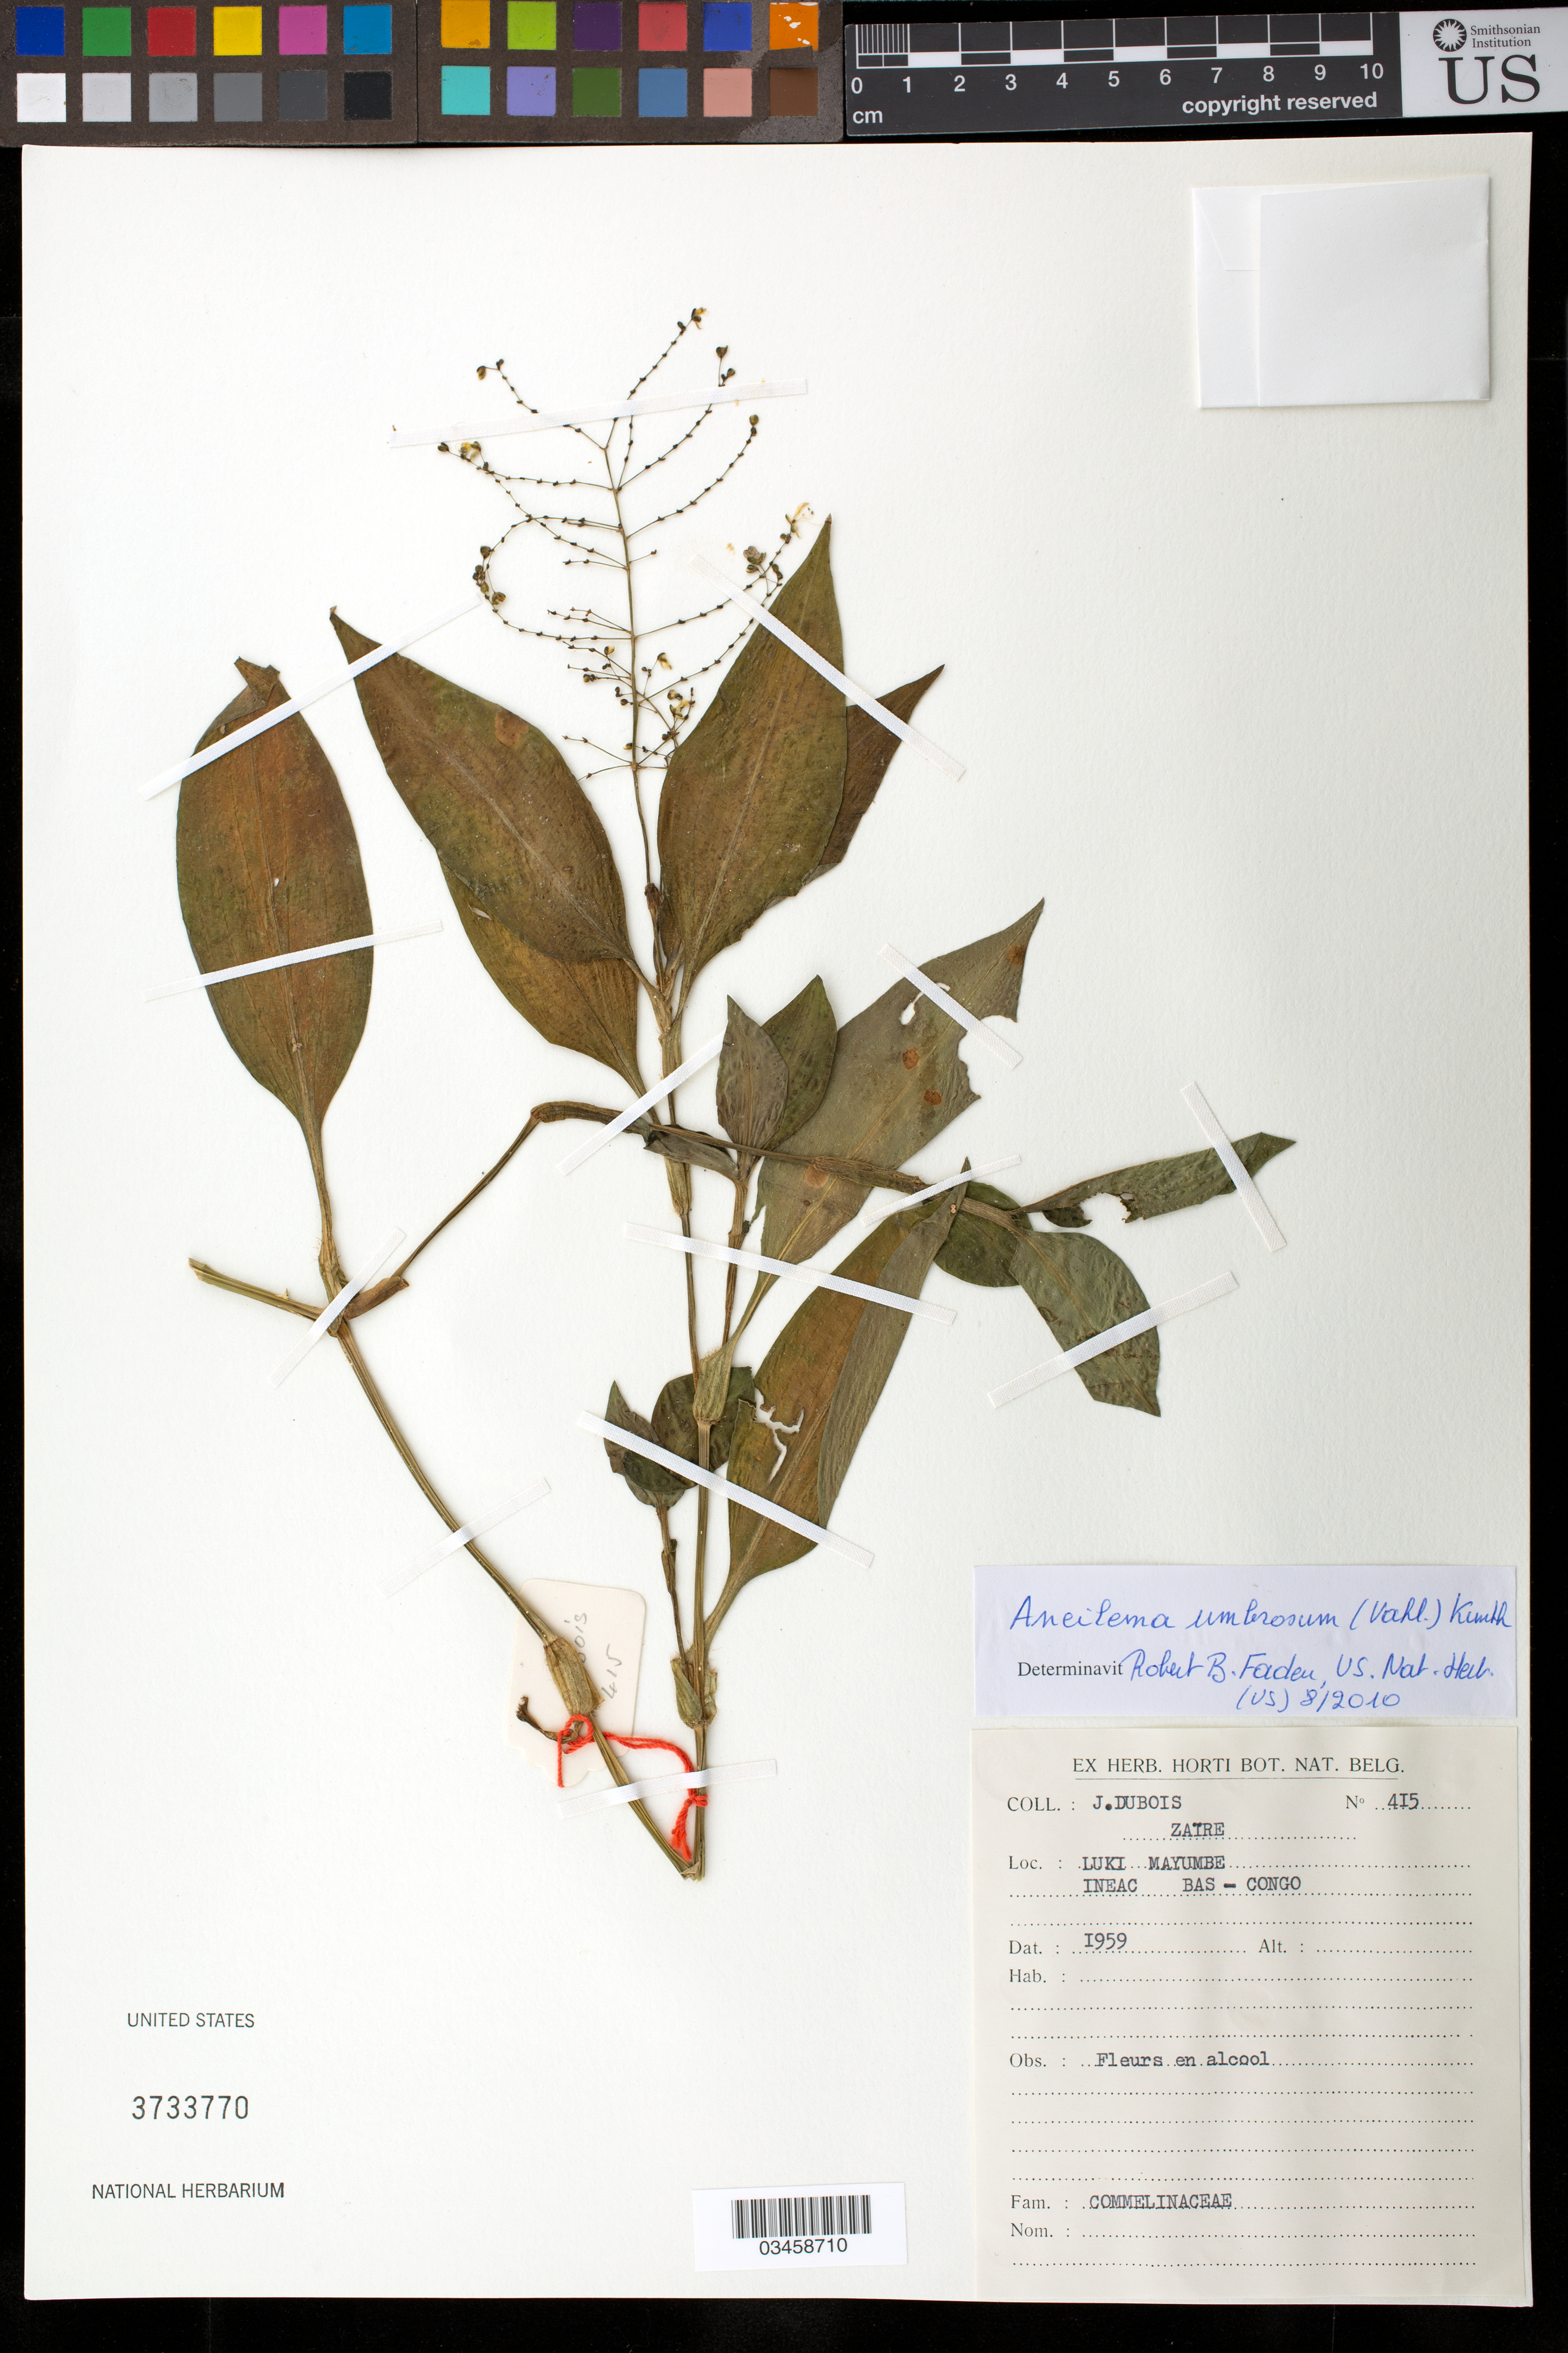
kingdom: Plantae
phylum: Tracheophyta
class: Liliopsida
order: Commelinales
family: Commelinaceae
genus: Aneilema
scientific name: Aneilema umbrosum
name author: (Vahl) Kunth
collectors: G. F. Witte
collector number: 415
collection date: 1954-01-21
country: Congo, Democratic Republic of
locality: Mamuduma (affl Djuma) nouvelle route Watalinga ex P.N. A. Parc national Albert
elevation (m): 1000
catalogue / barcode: US 3733770